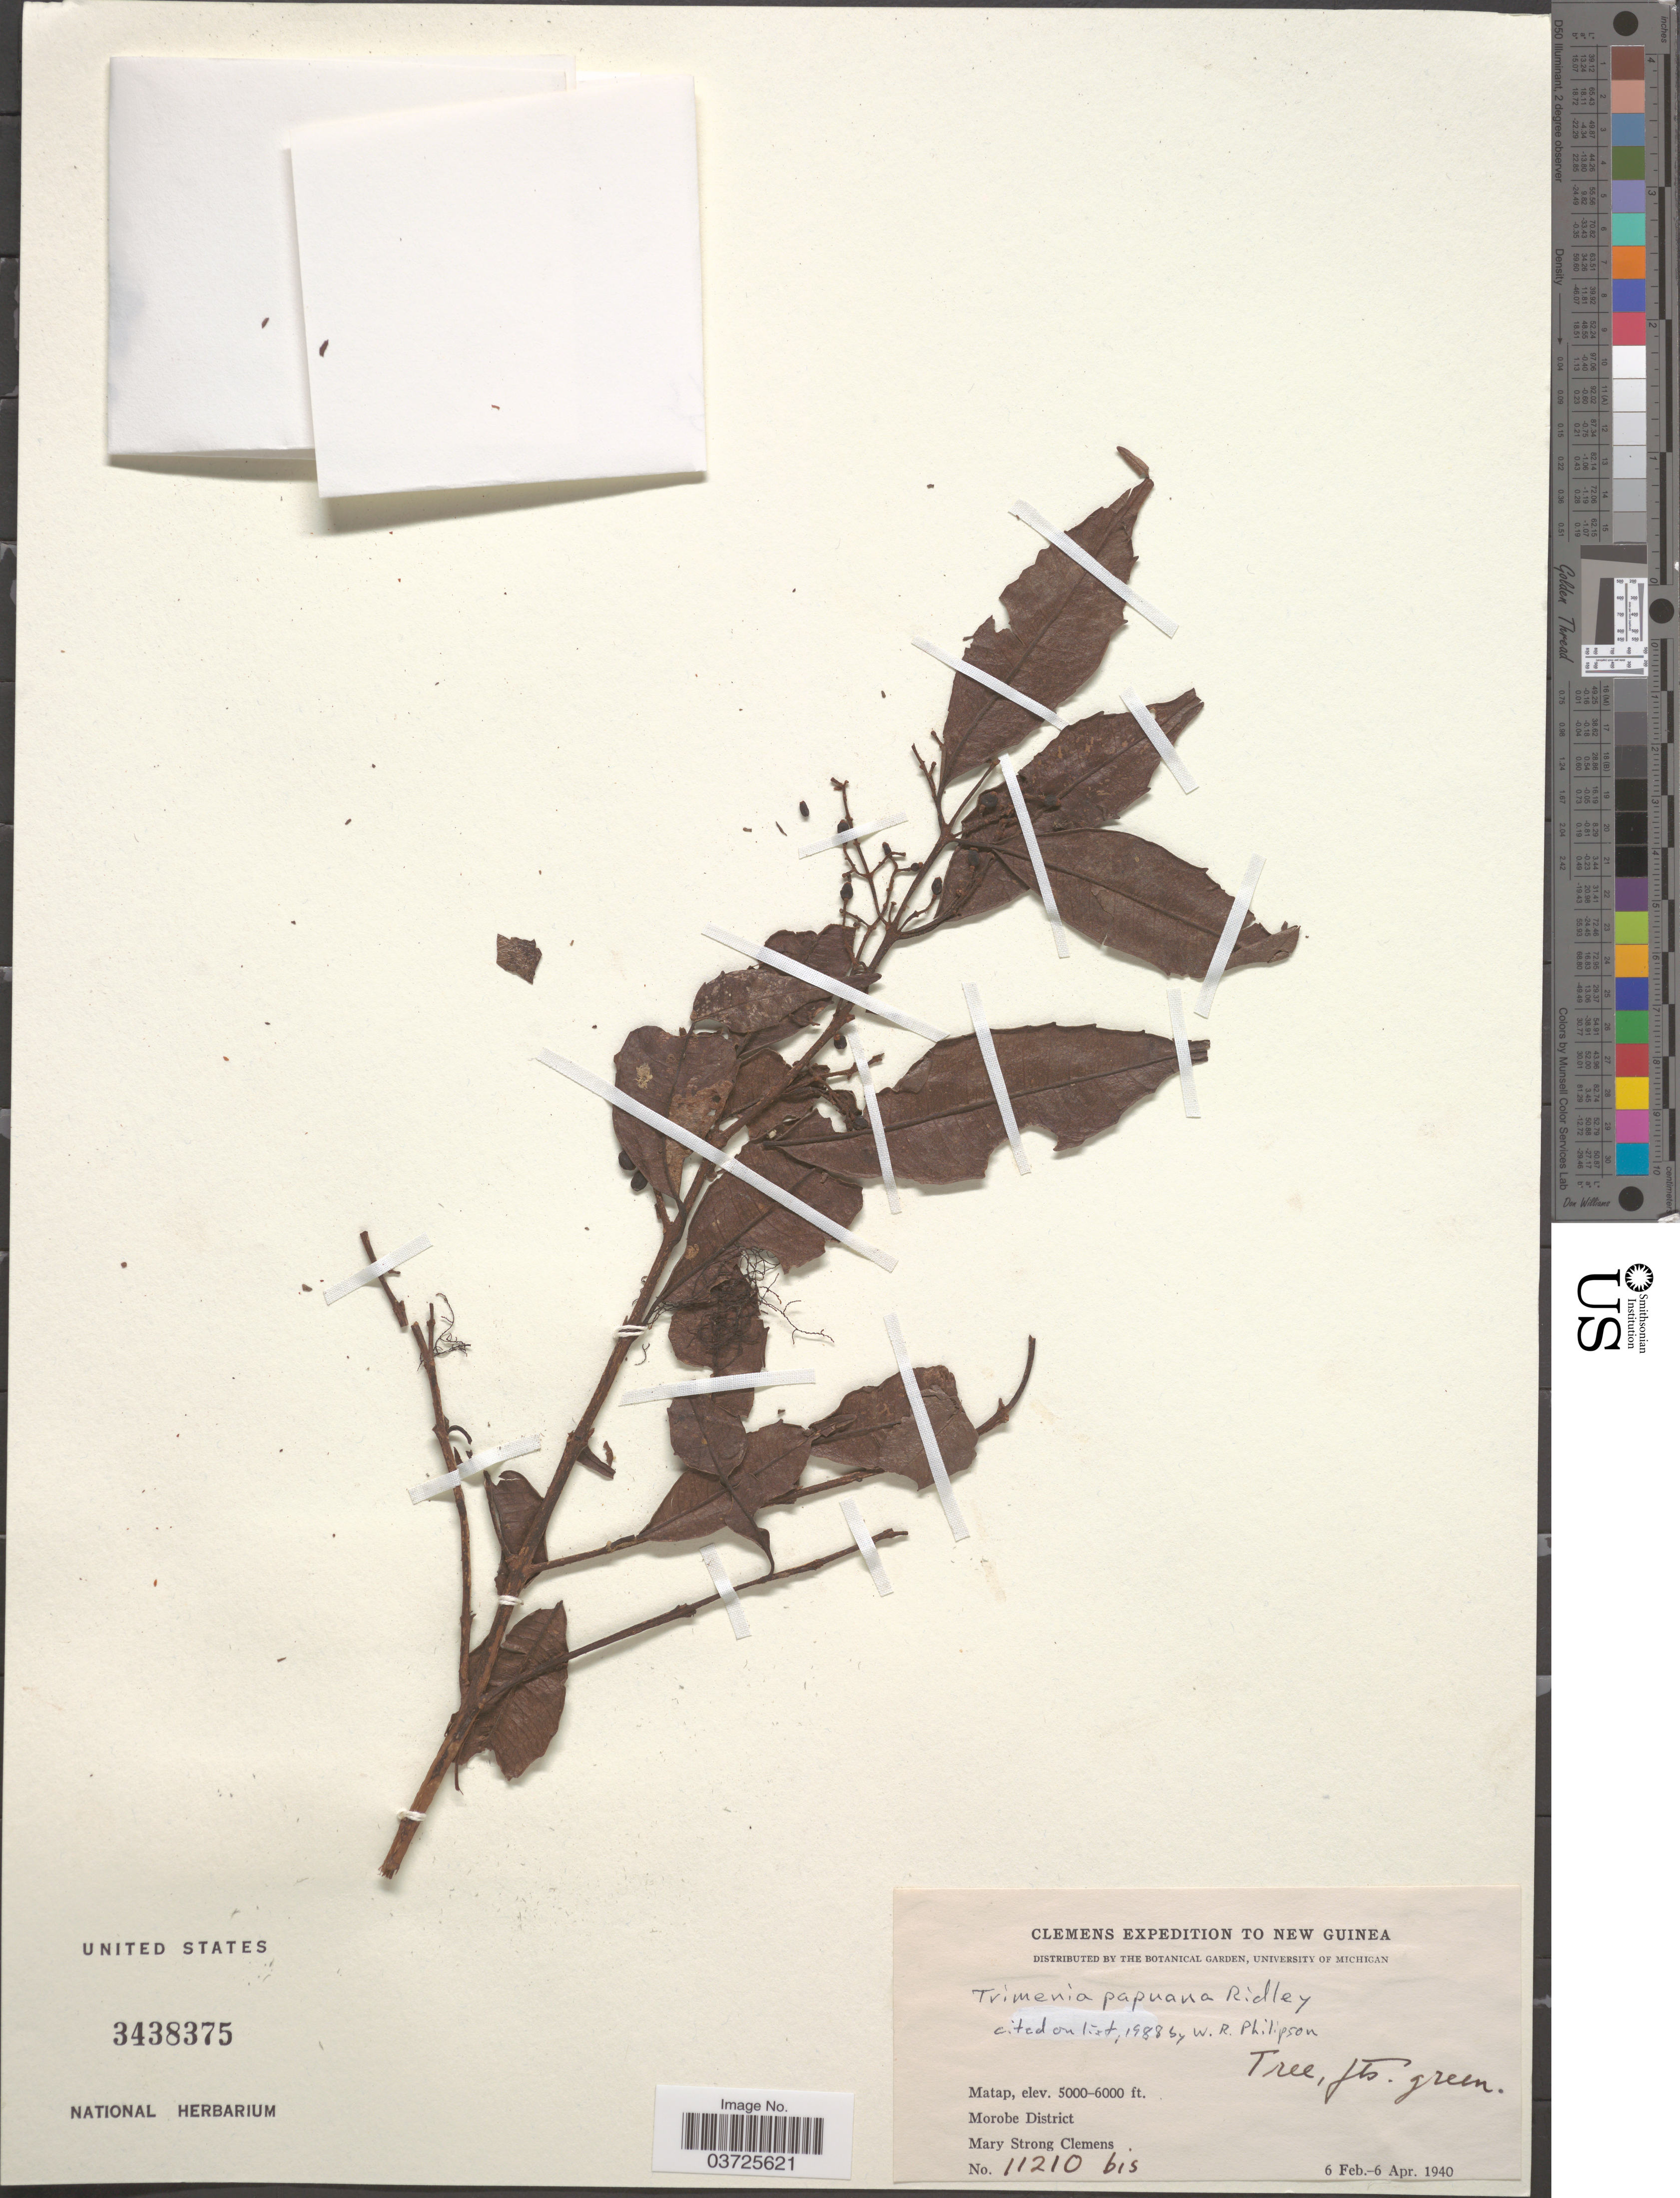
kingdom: Plantae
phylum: Tracheophyta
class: Magnoliopsida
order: Austrobaileyales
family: Trimeniaceae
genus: Trimenia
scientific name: Trimenia papuana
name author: Ridl.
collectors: M. S. Clemens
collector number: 11210bis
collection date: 1940-02-06/1940-04-06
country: Papua New Guinea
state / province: Morobe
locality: New Guinea. Matap, Morobe District.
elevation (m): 1524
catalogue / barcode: US 3438375